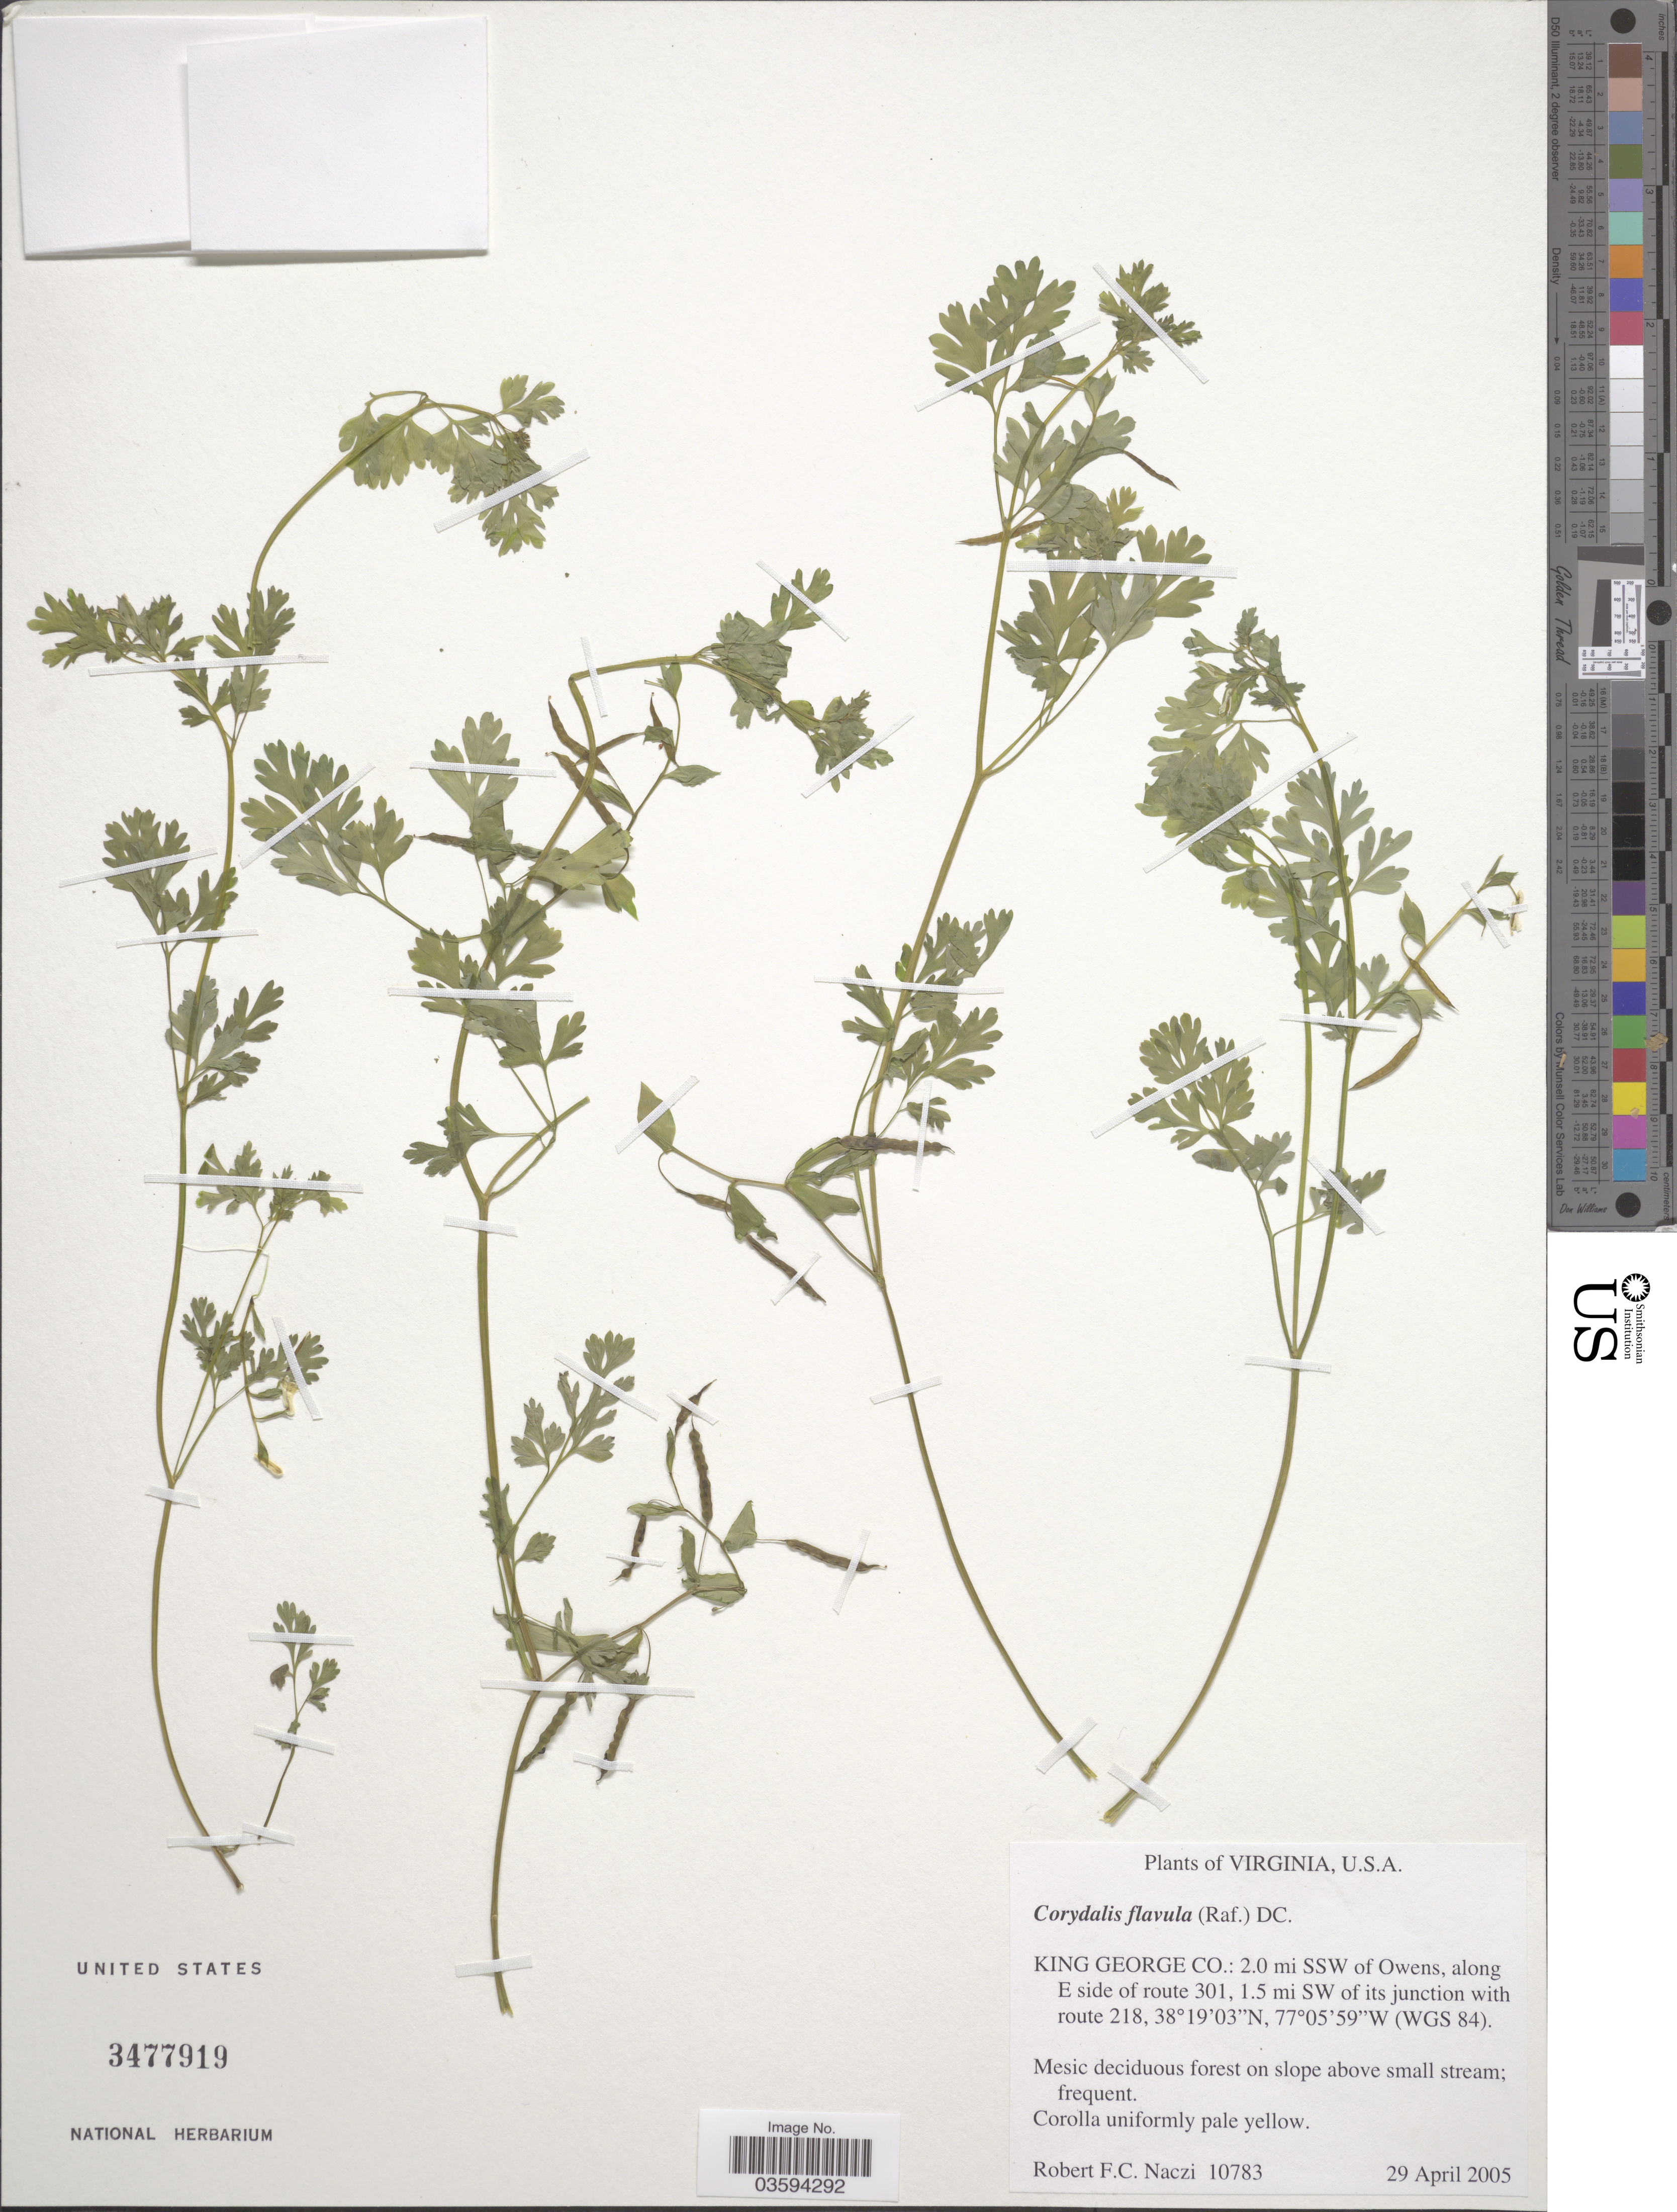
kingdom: Plantae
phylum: Tracheophyta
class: Magnoliopsida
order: Ranunculales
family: Papaveraceae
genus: Corydalis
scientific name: Corydalis flavula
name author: (Raf.) DC.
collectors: R. F. C. Naczi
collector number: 10783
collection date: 2005-04-29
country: United States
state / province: Virginia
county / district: King George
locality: King George Co.: 2.0 mi SSW of Owens, along E side of route 301, 1.5 mi SW of its junction with route 218 (WGS 84).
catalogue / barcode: US 3477919